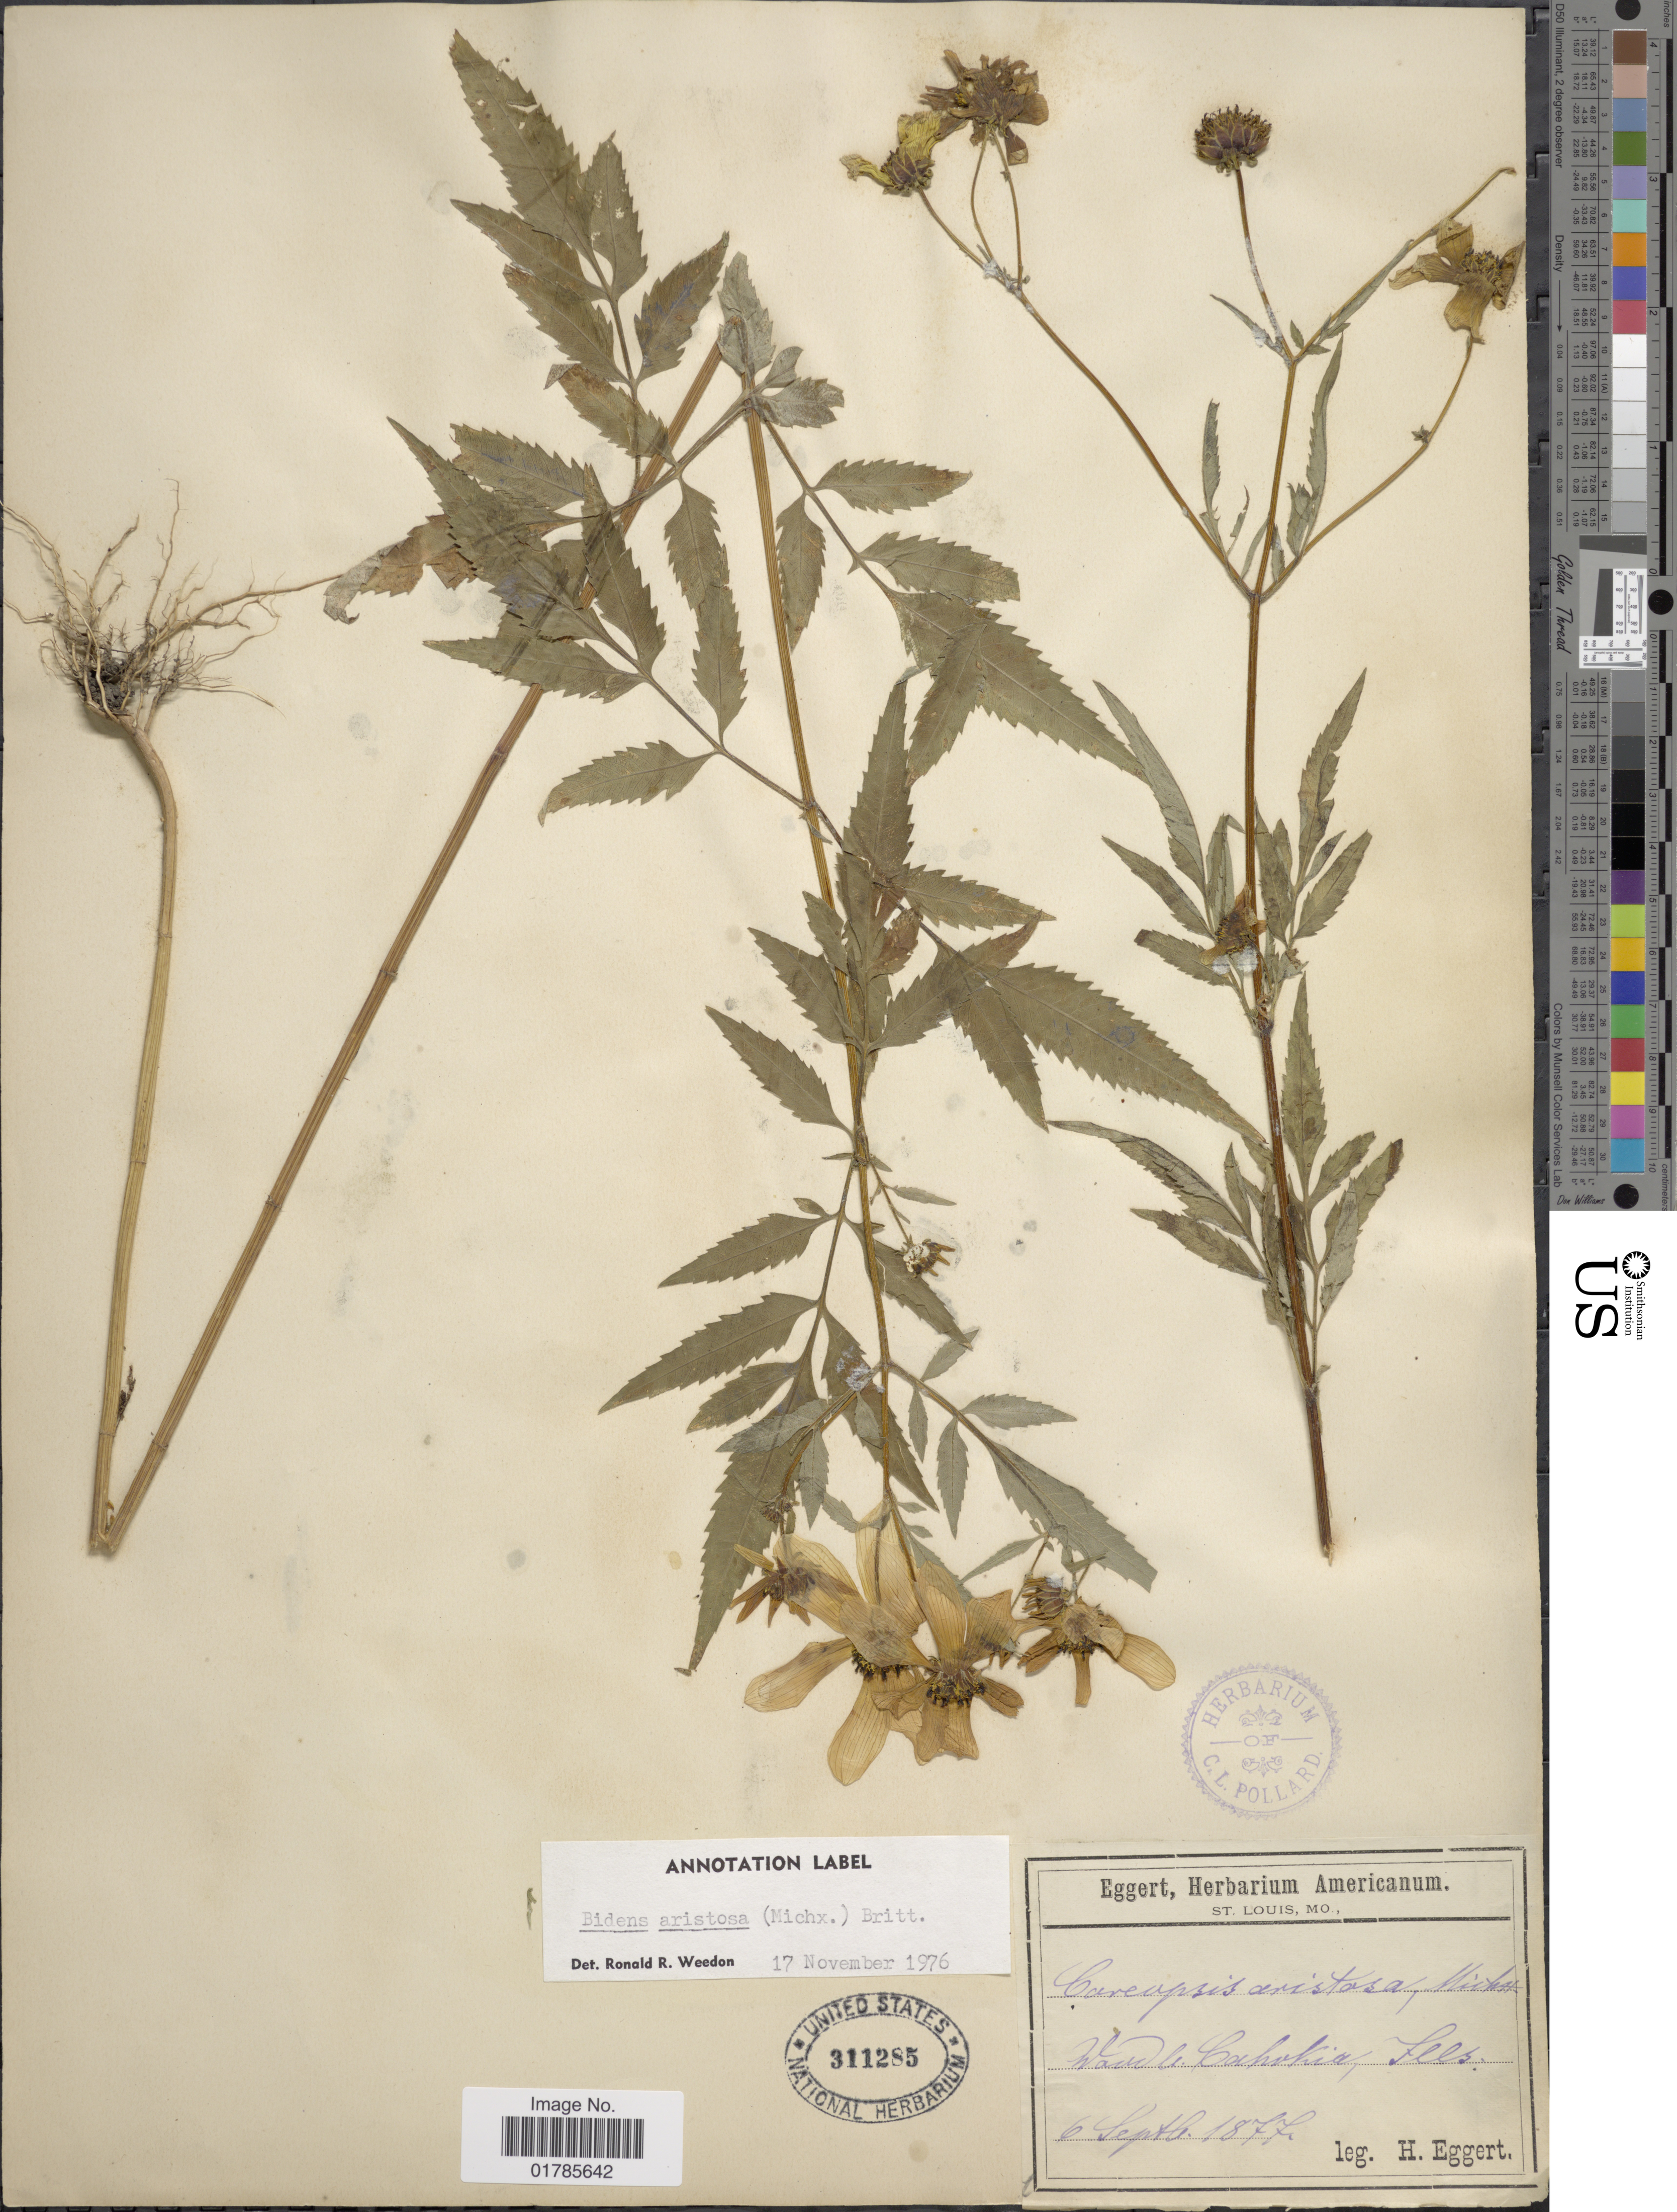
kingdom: Plantae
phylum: Tracheophyta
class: Magnoliopsida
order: Asterales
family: Asteraceae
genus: Bidens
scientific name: Bidens aristosa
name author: (Michx.) Britton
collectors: H. Eggert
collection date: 1877-09-06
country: United States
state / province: Illinois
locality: Wood b. Cahokia [Wood by Cahokia]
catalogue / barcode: US 311285